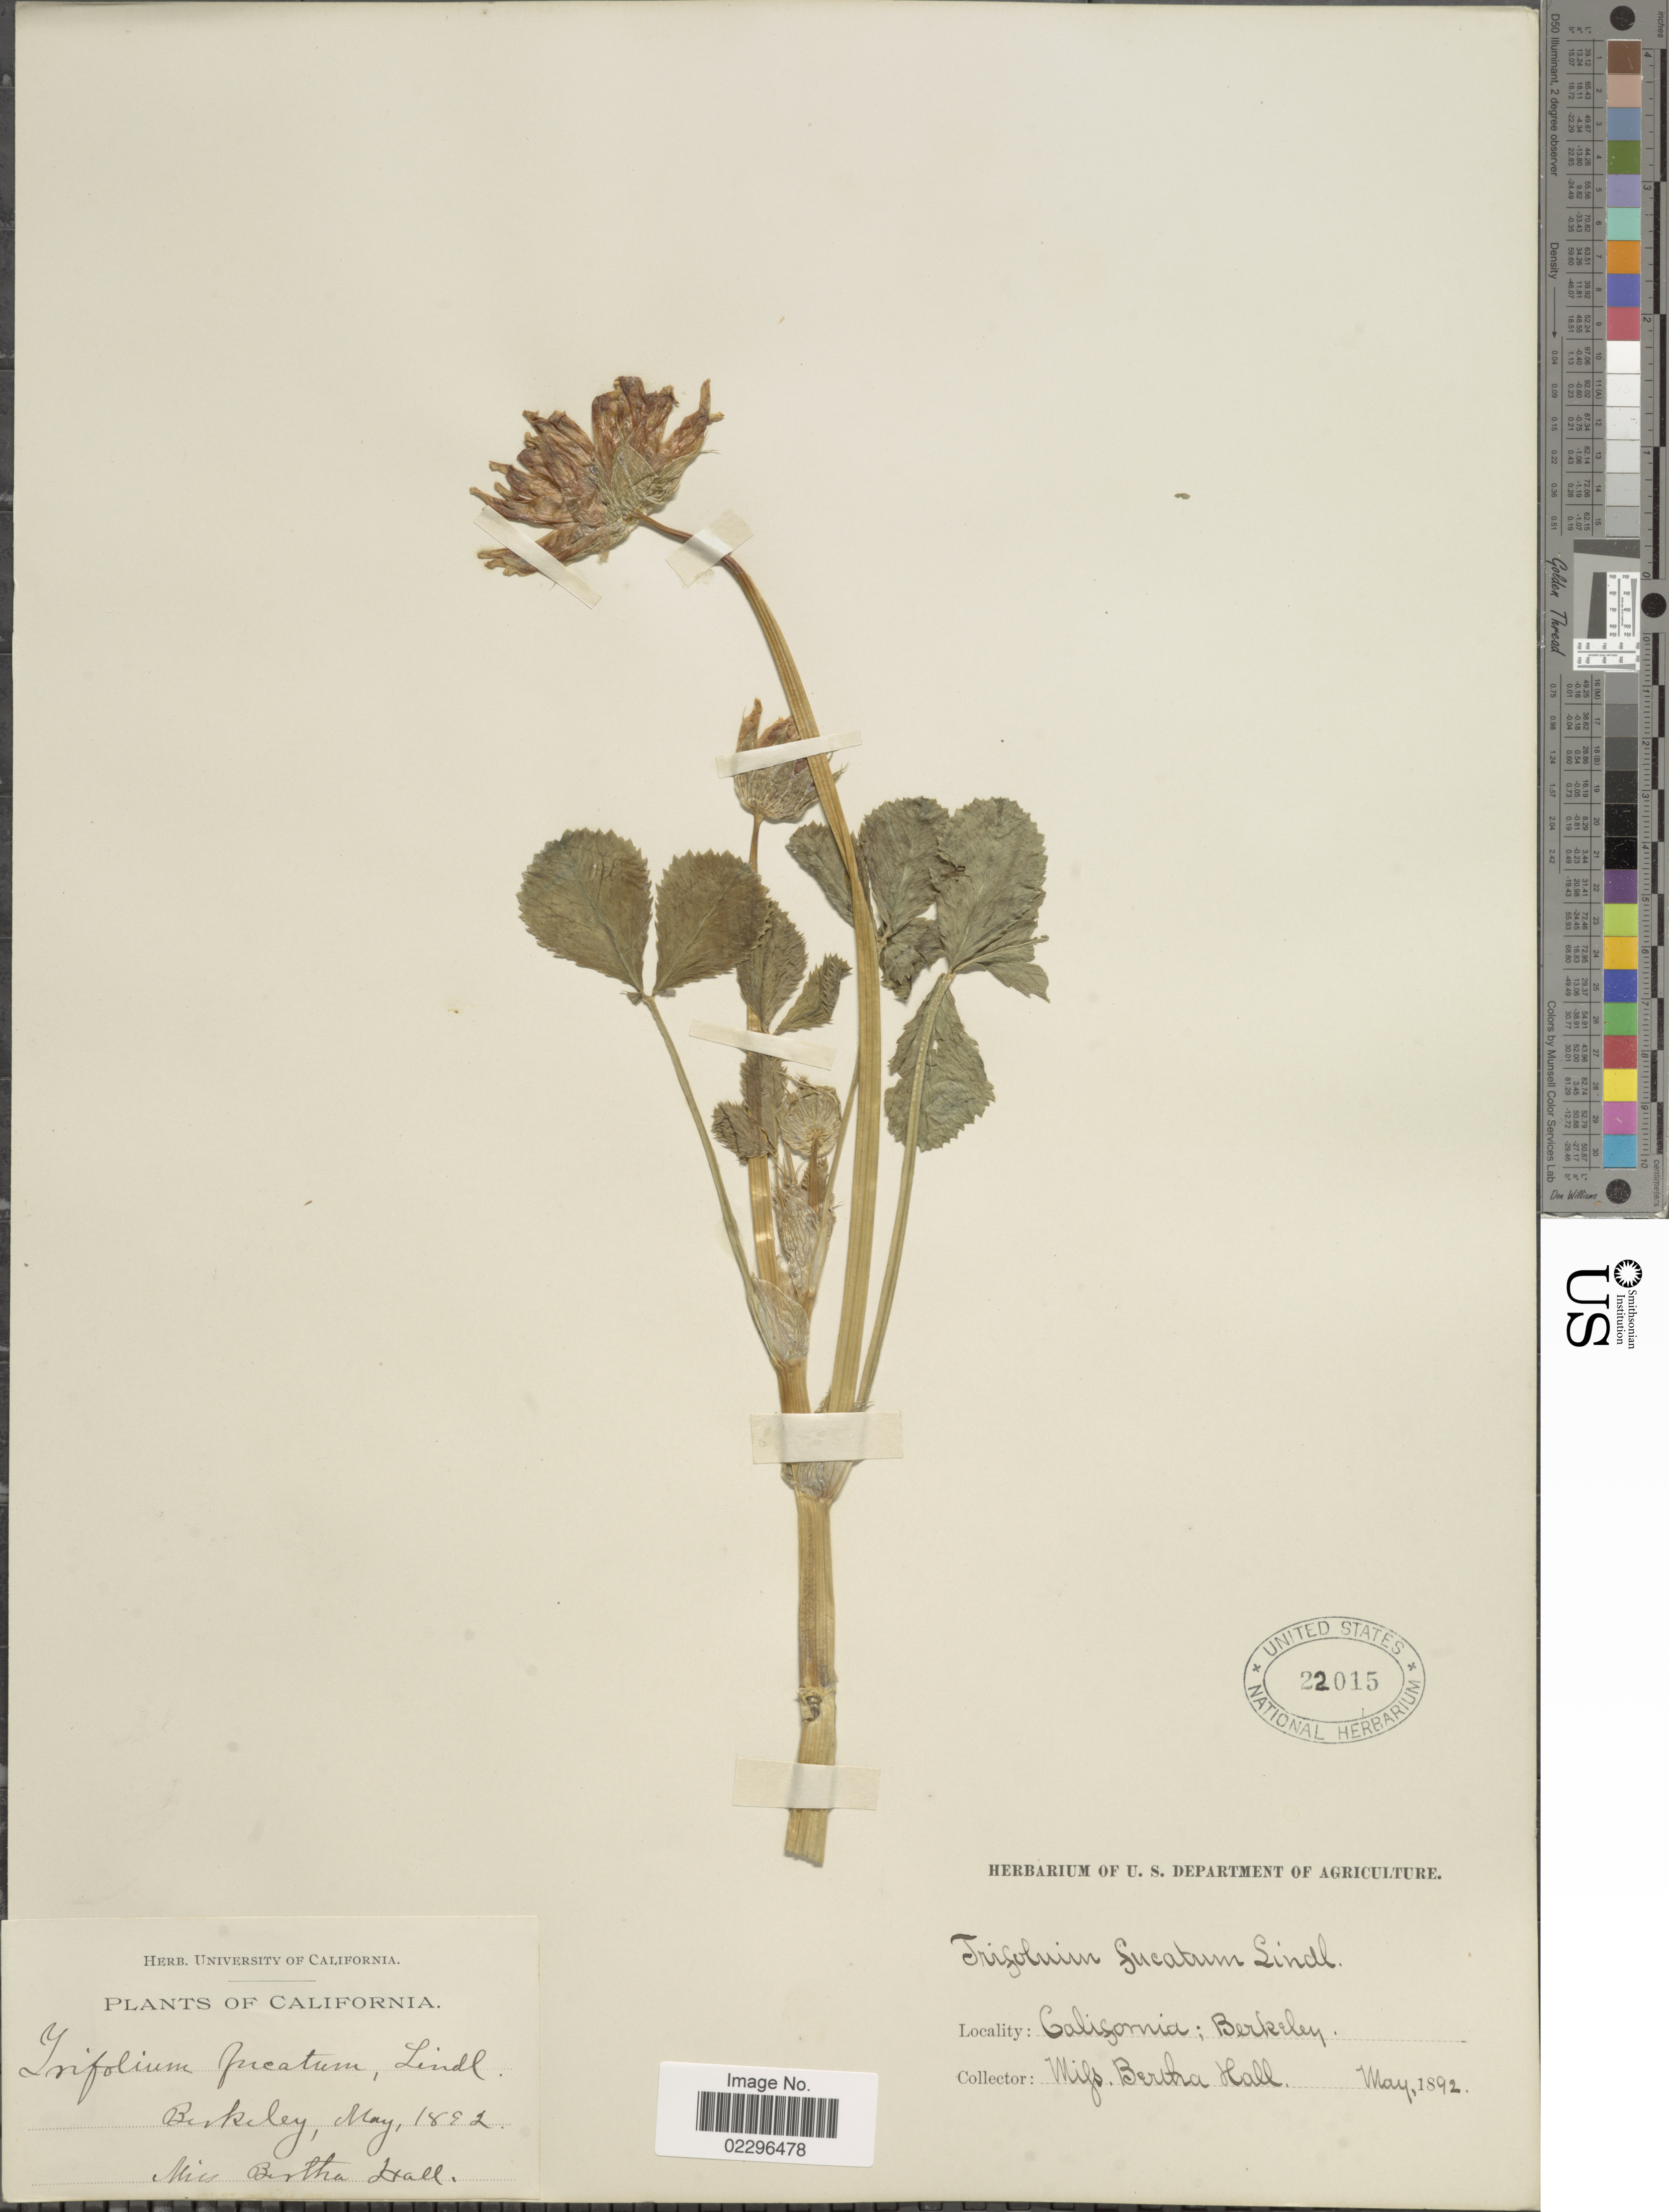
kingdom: Plantae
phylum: Tracheophyta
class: Magnoliopsida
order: Fabales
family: Fabaceae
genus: Trifolium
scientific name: Trifolium fucatum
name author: Lindl.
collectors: B. Hall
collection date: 1892-05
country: United States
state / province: California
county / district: Alameda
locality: Berkeley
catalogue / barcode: US 22015